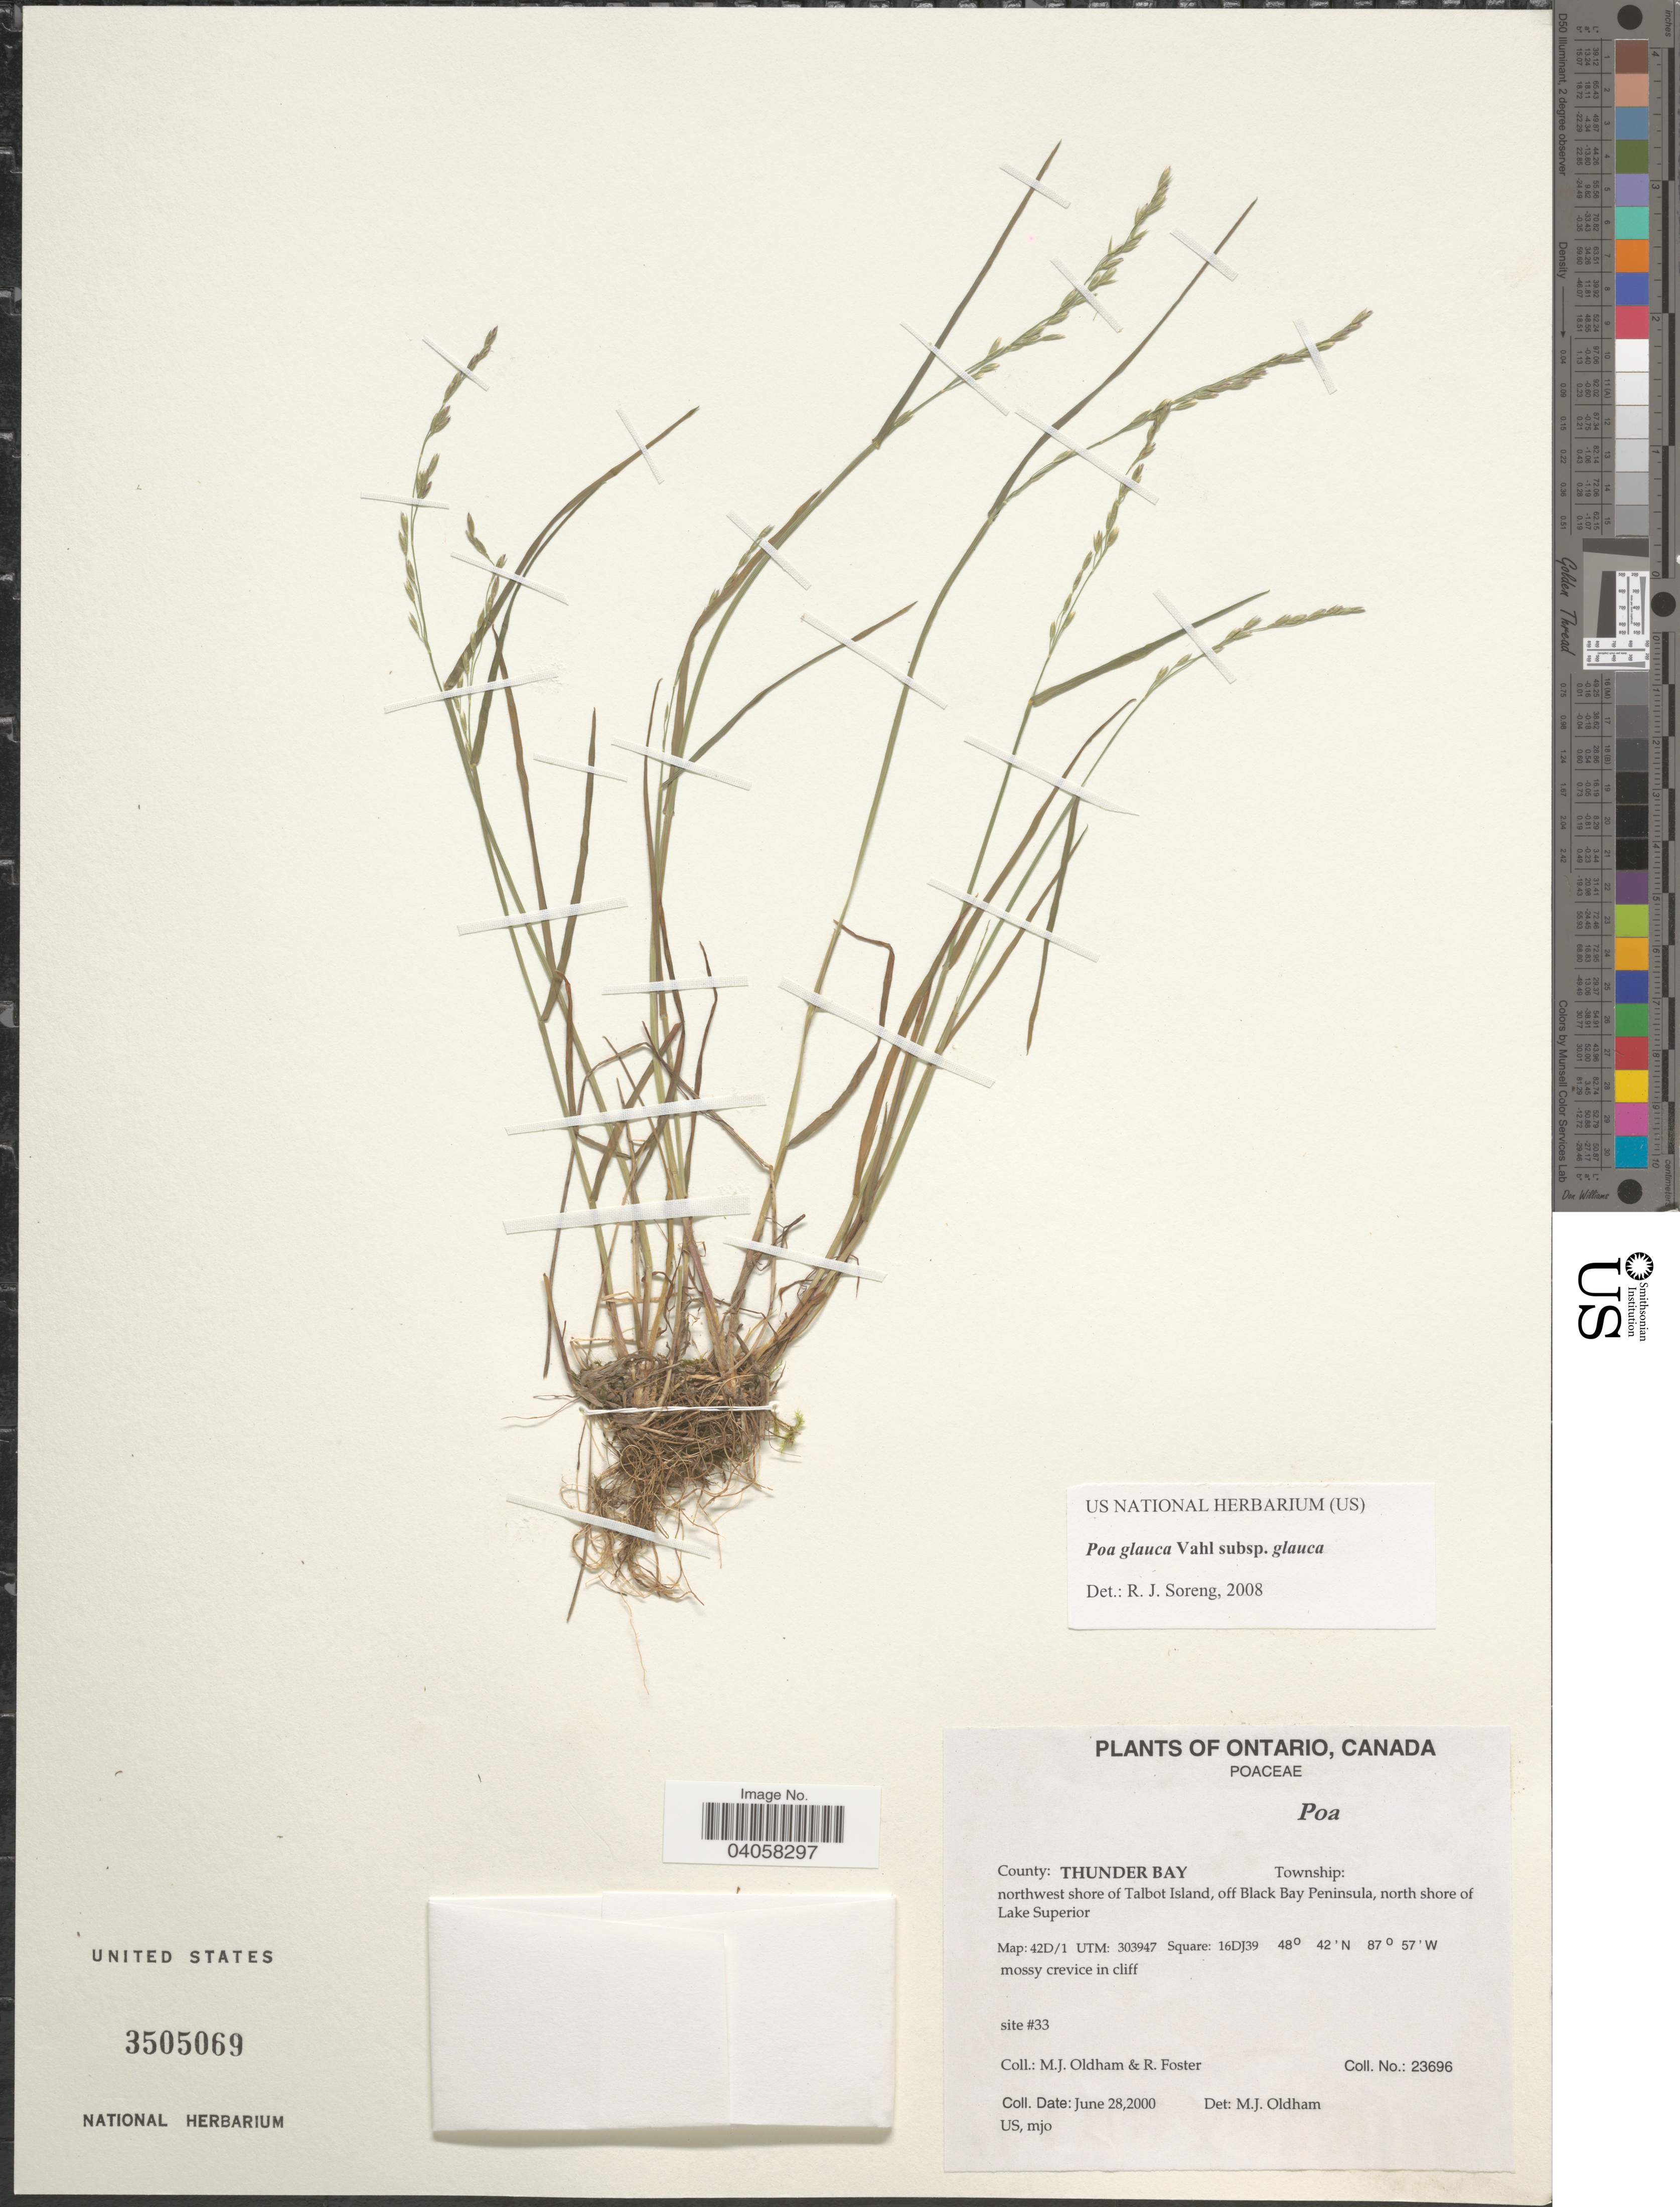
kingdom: Plantae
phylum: Tracheophyta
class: Liliopsida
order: Poales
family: Poaceae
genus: Poa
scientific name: Poa glauca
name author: Vahl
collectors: M. Oldham & R. Foster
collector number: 23696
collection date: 2000-06-28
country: Canada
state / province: Ontario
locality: County: Thunder Bay. Northwest shore of Talbot Island, off Black Bay Peninsula, north shore of Lake Superior. Map: 42D/1. UTM: 303947. Square: 16DJ39. Site #33.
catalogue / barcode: US 3505069